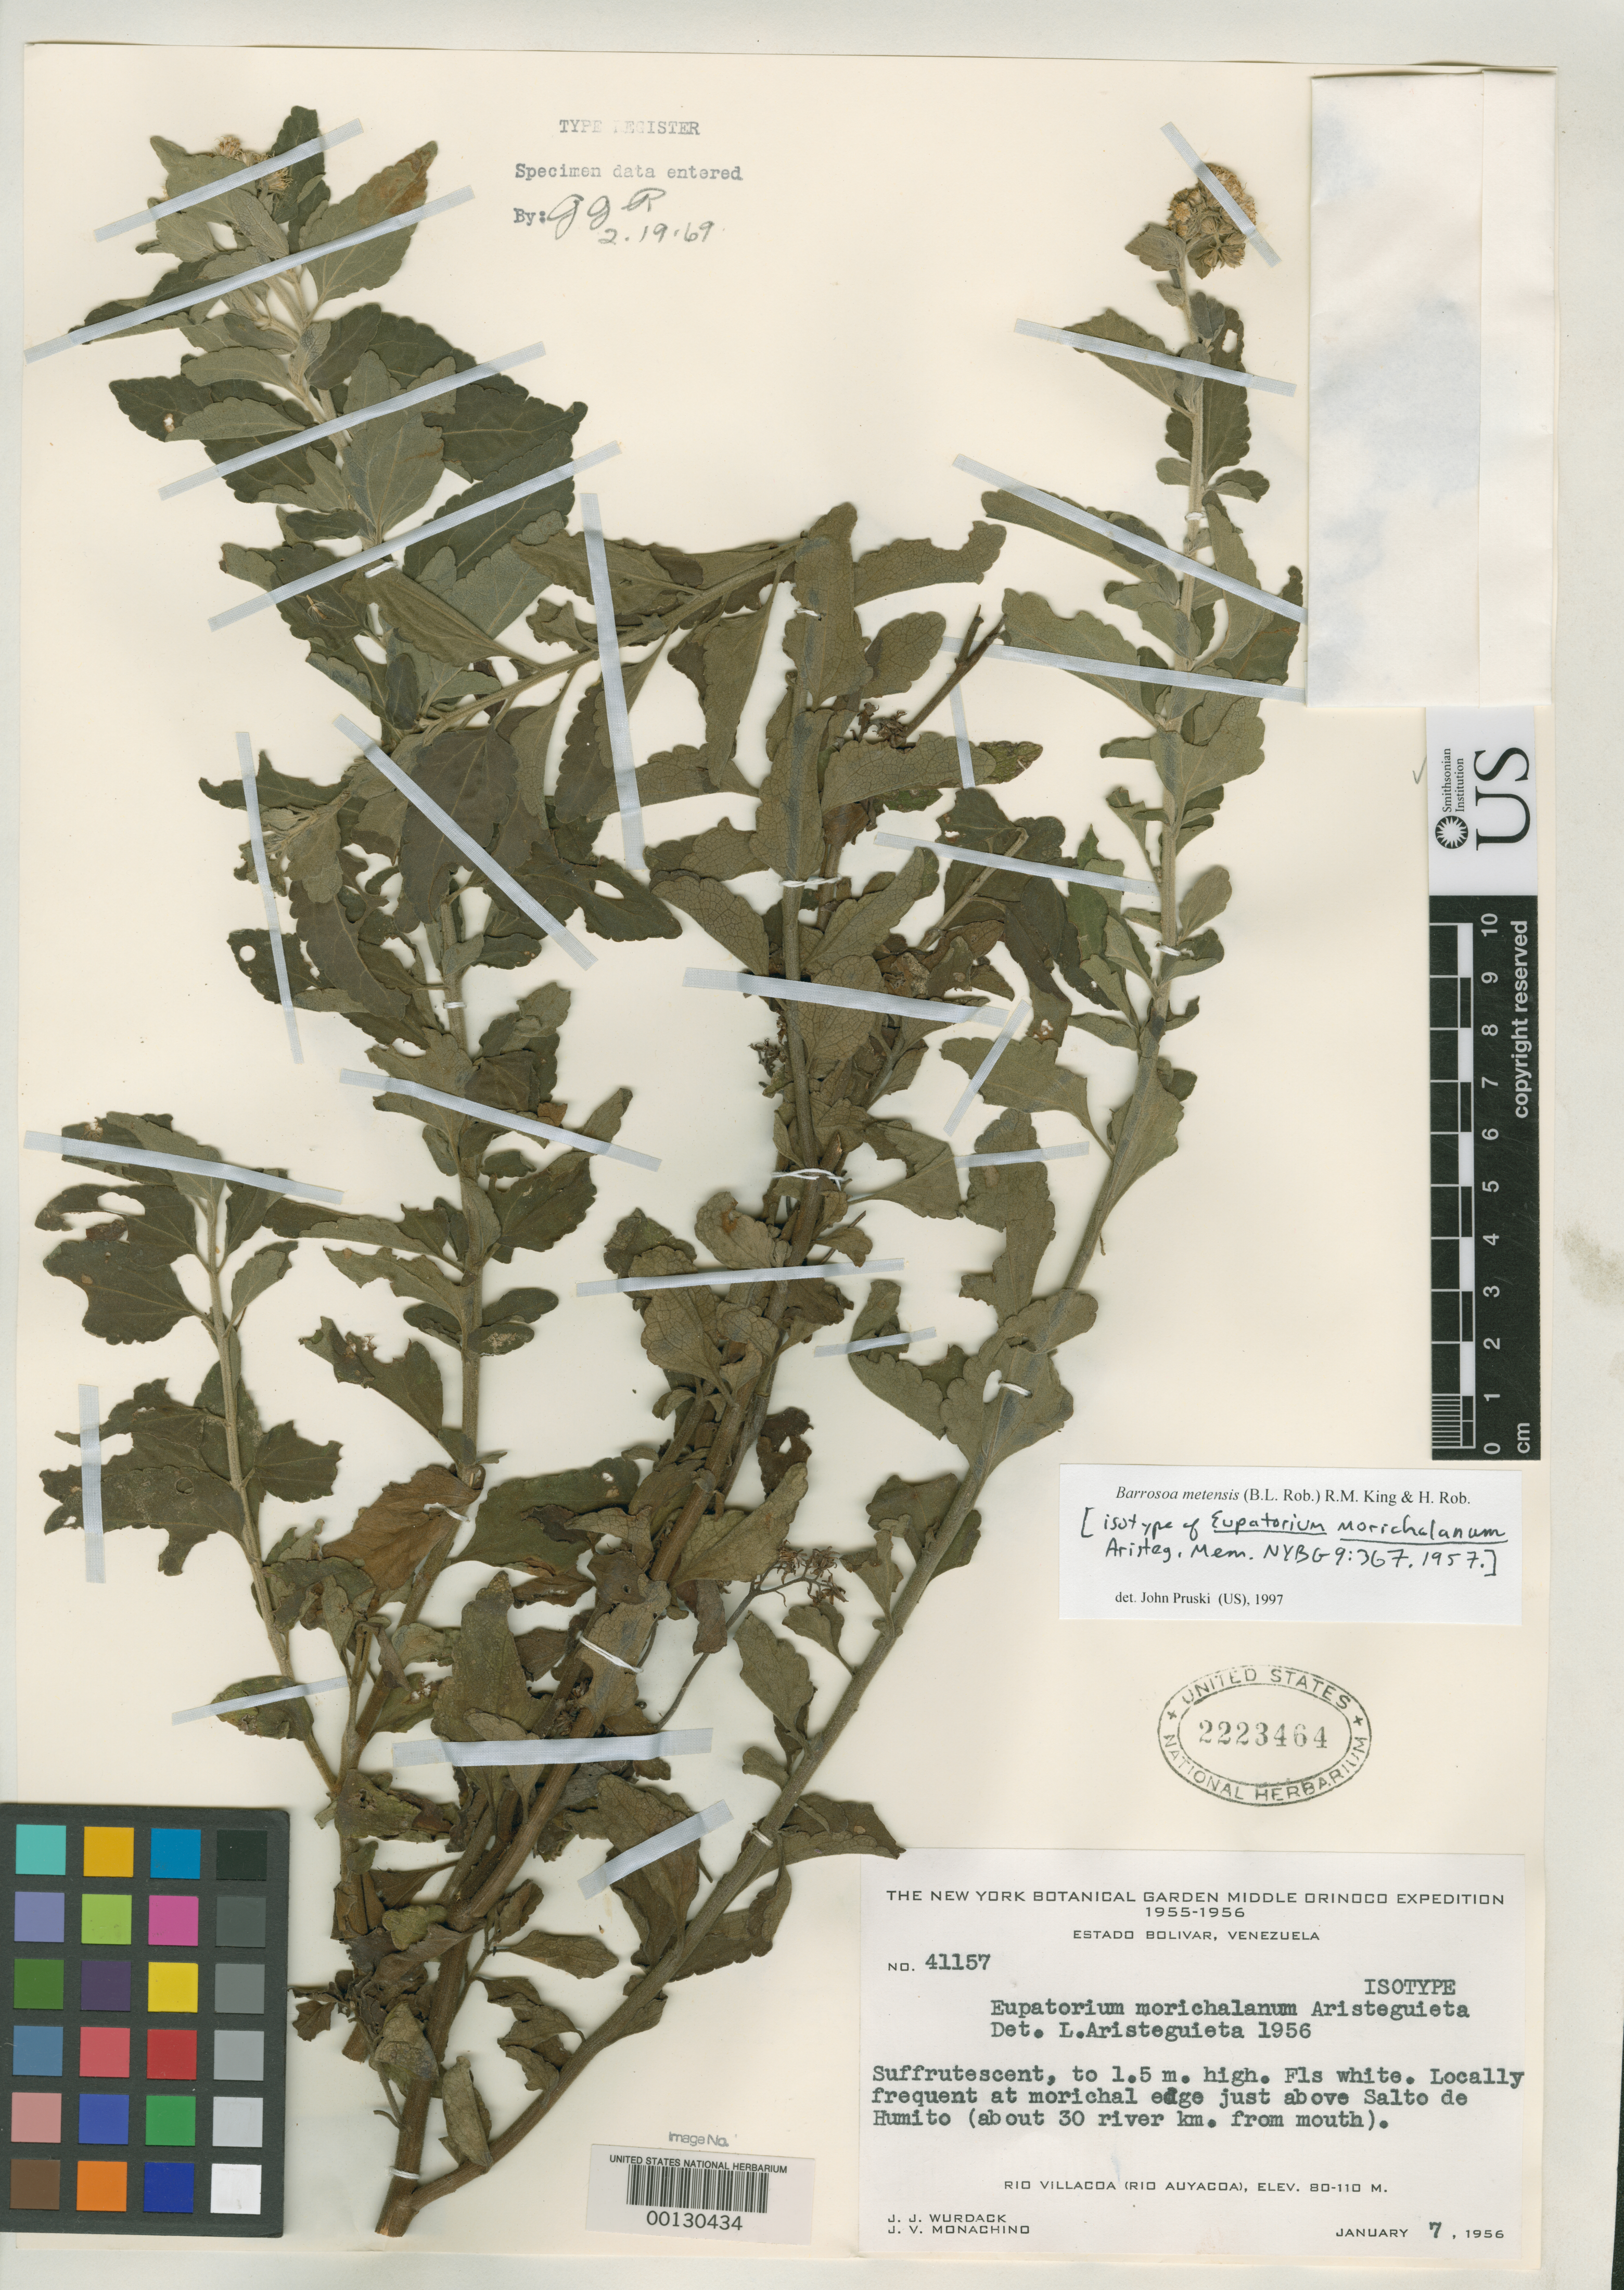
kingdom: Plantae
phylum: Tracheophyta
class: Magnoliopsida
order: Asterales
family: Asteraceae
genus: Eupatorium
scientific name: Eupatorium morichalanum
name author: Aristeg.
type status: Isotype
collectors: J. J. Wurdack & J. V. Monachino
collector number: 41157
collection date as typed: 07 Jan 1956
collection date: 1956-01-07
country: Venezuela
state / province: Bolivar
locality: Salto de Humito.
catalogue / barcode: US 2223464